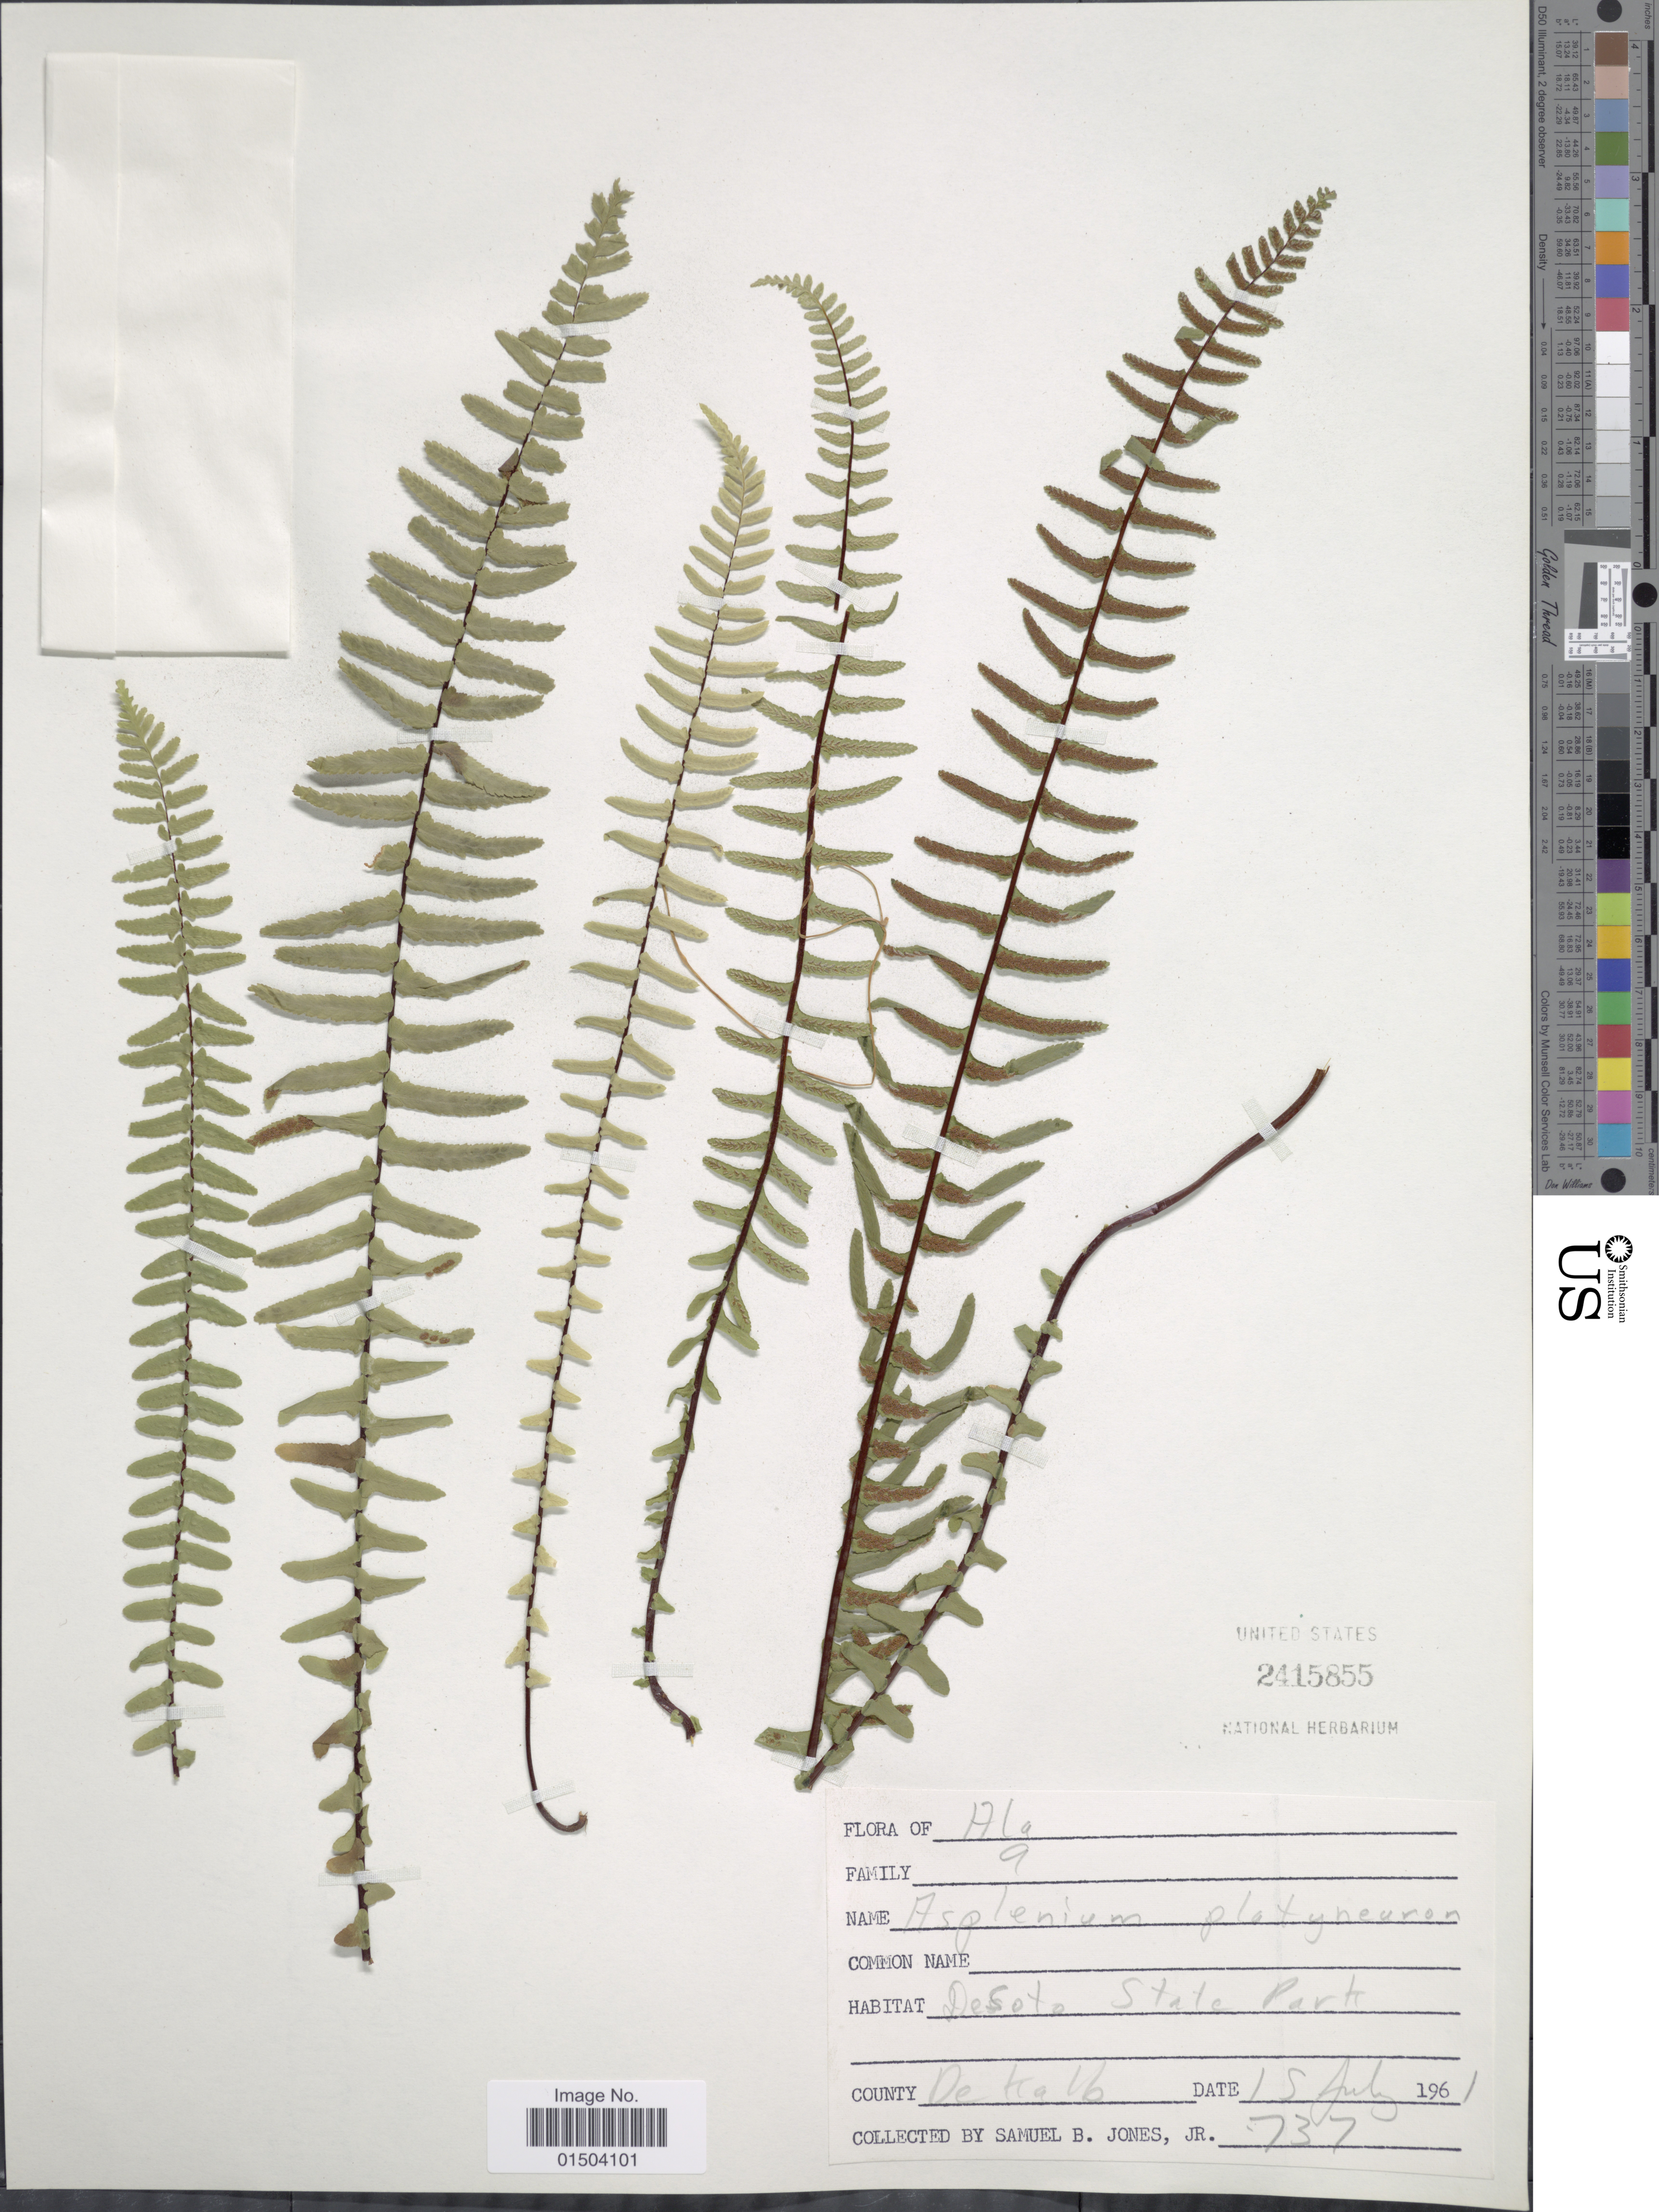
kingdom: Plantae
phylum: Tracheophyta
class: Polypodiopsida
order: Polypodiales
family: Aspleniaceae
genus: Asplenium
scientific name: Asplenium platyneuron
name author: (L.) Britton, Stearns & Poggenb.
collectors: S. B. Jones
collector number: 737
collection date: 1961-07-15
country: United States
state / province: Alabama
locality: Desota State Park. De Kalb.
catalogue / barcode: US 2415855